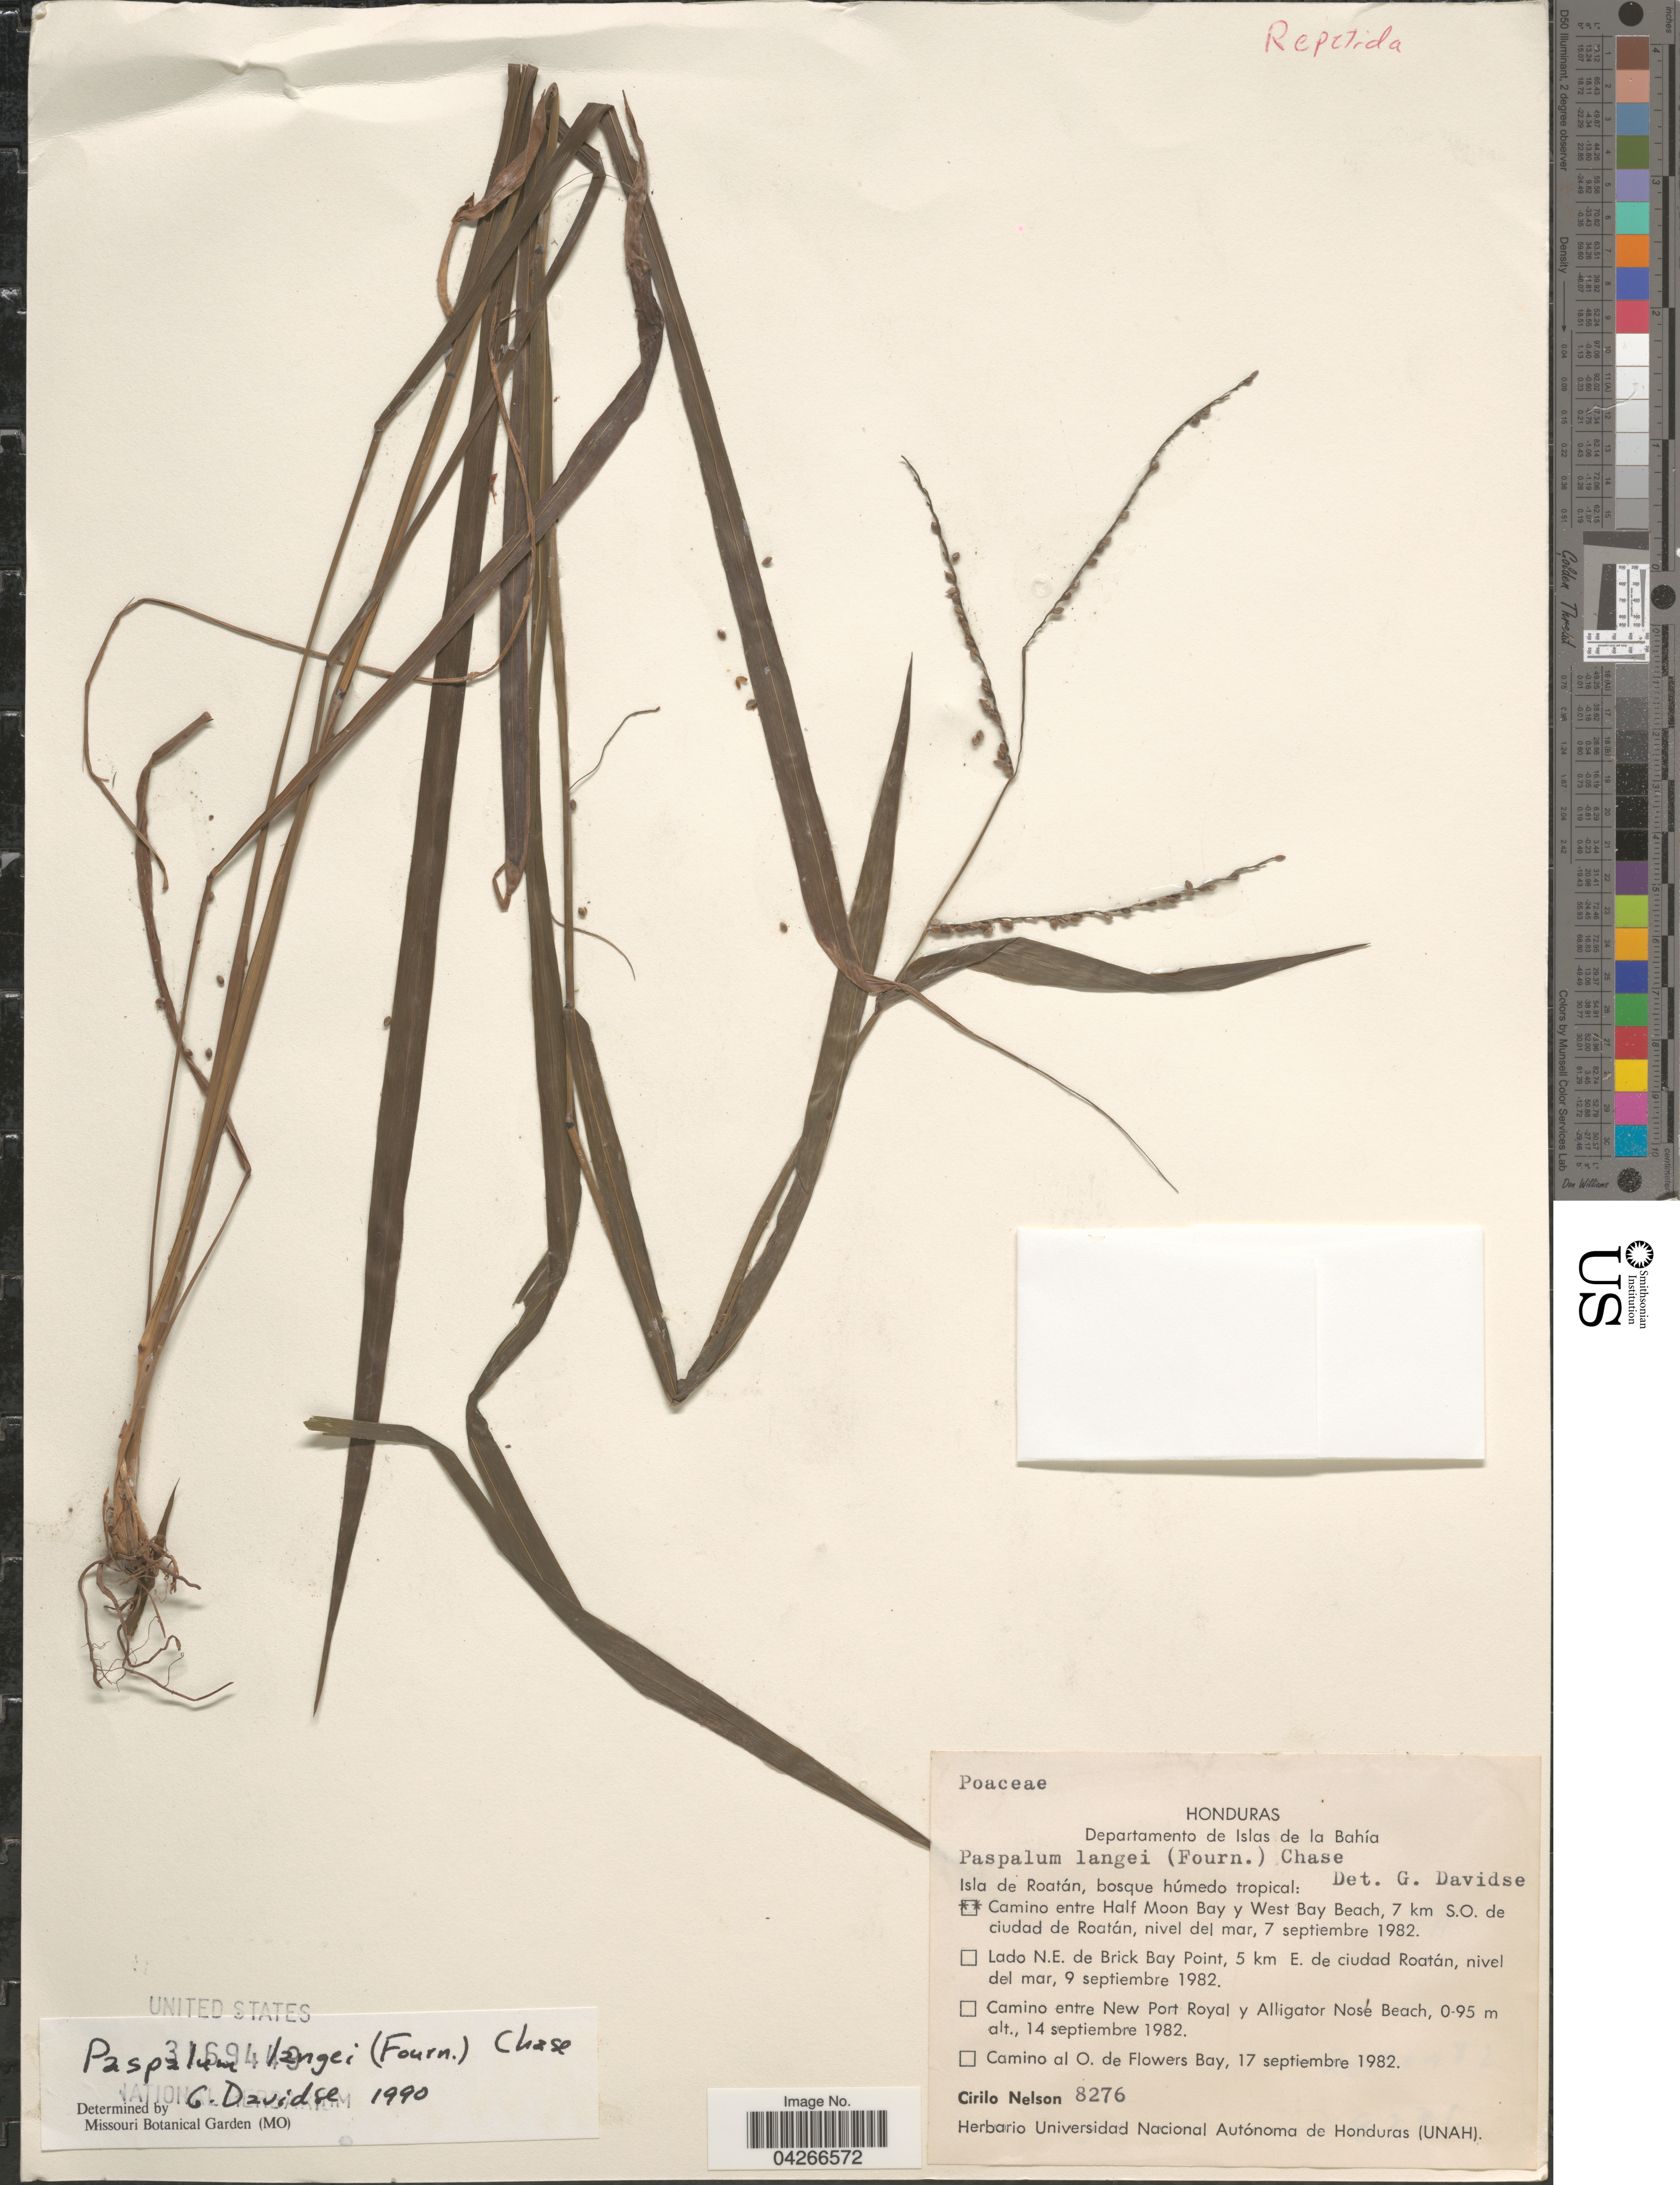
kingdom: Plantae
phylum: Tracheophyta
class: Liliopsida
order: Poales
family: Poaceae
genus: Paspalum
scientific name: Paspalum langei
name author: (E. Fourn.) Nash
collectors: C. Nelson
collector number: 8276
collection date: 1982-09-07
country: Honduras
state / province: Islas de la Bahía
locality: Departamento de Islas de la Bahía. Isla de Roatán. Camino entre Half Moon Bay y West Bay Beach, 7 km S.O. de ciudad de Roatán.